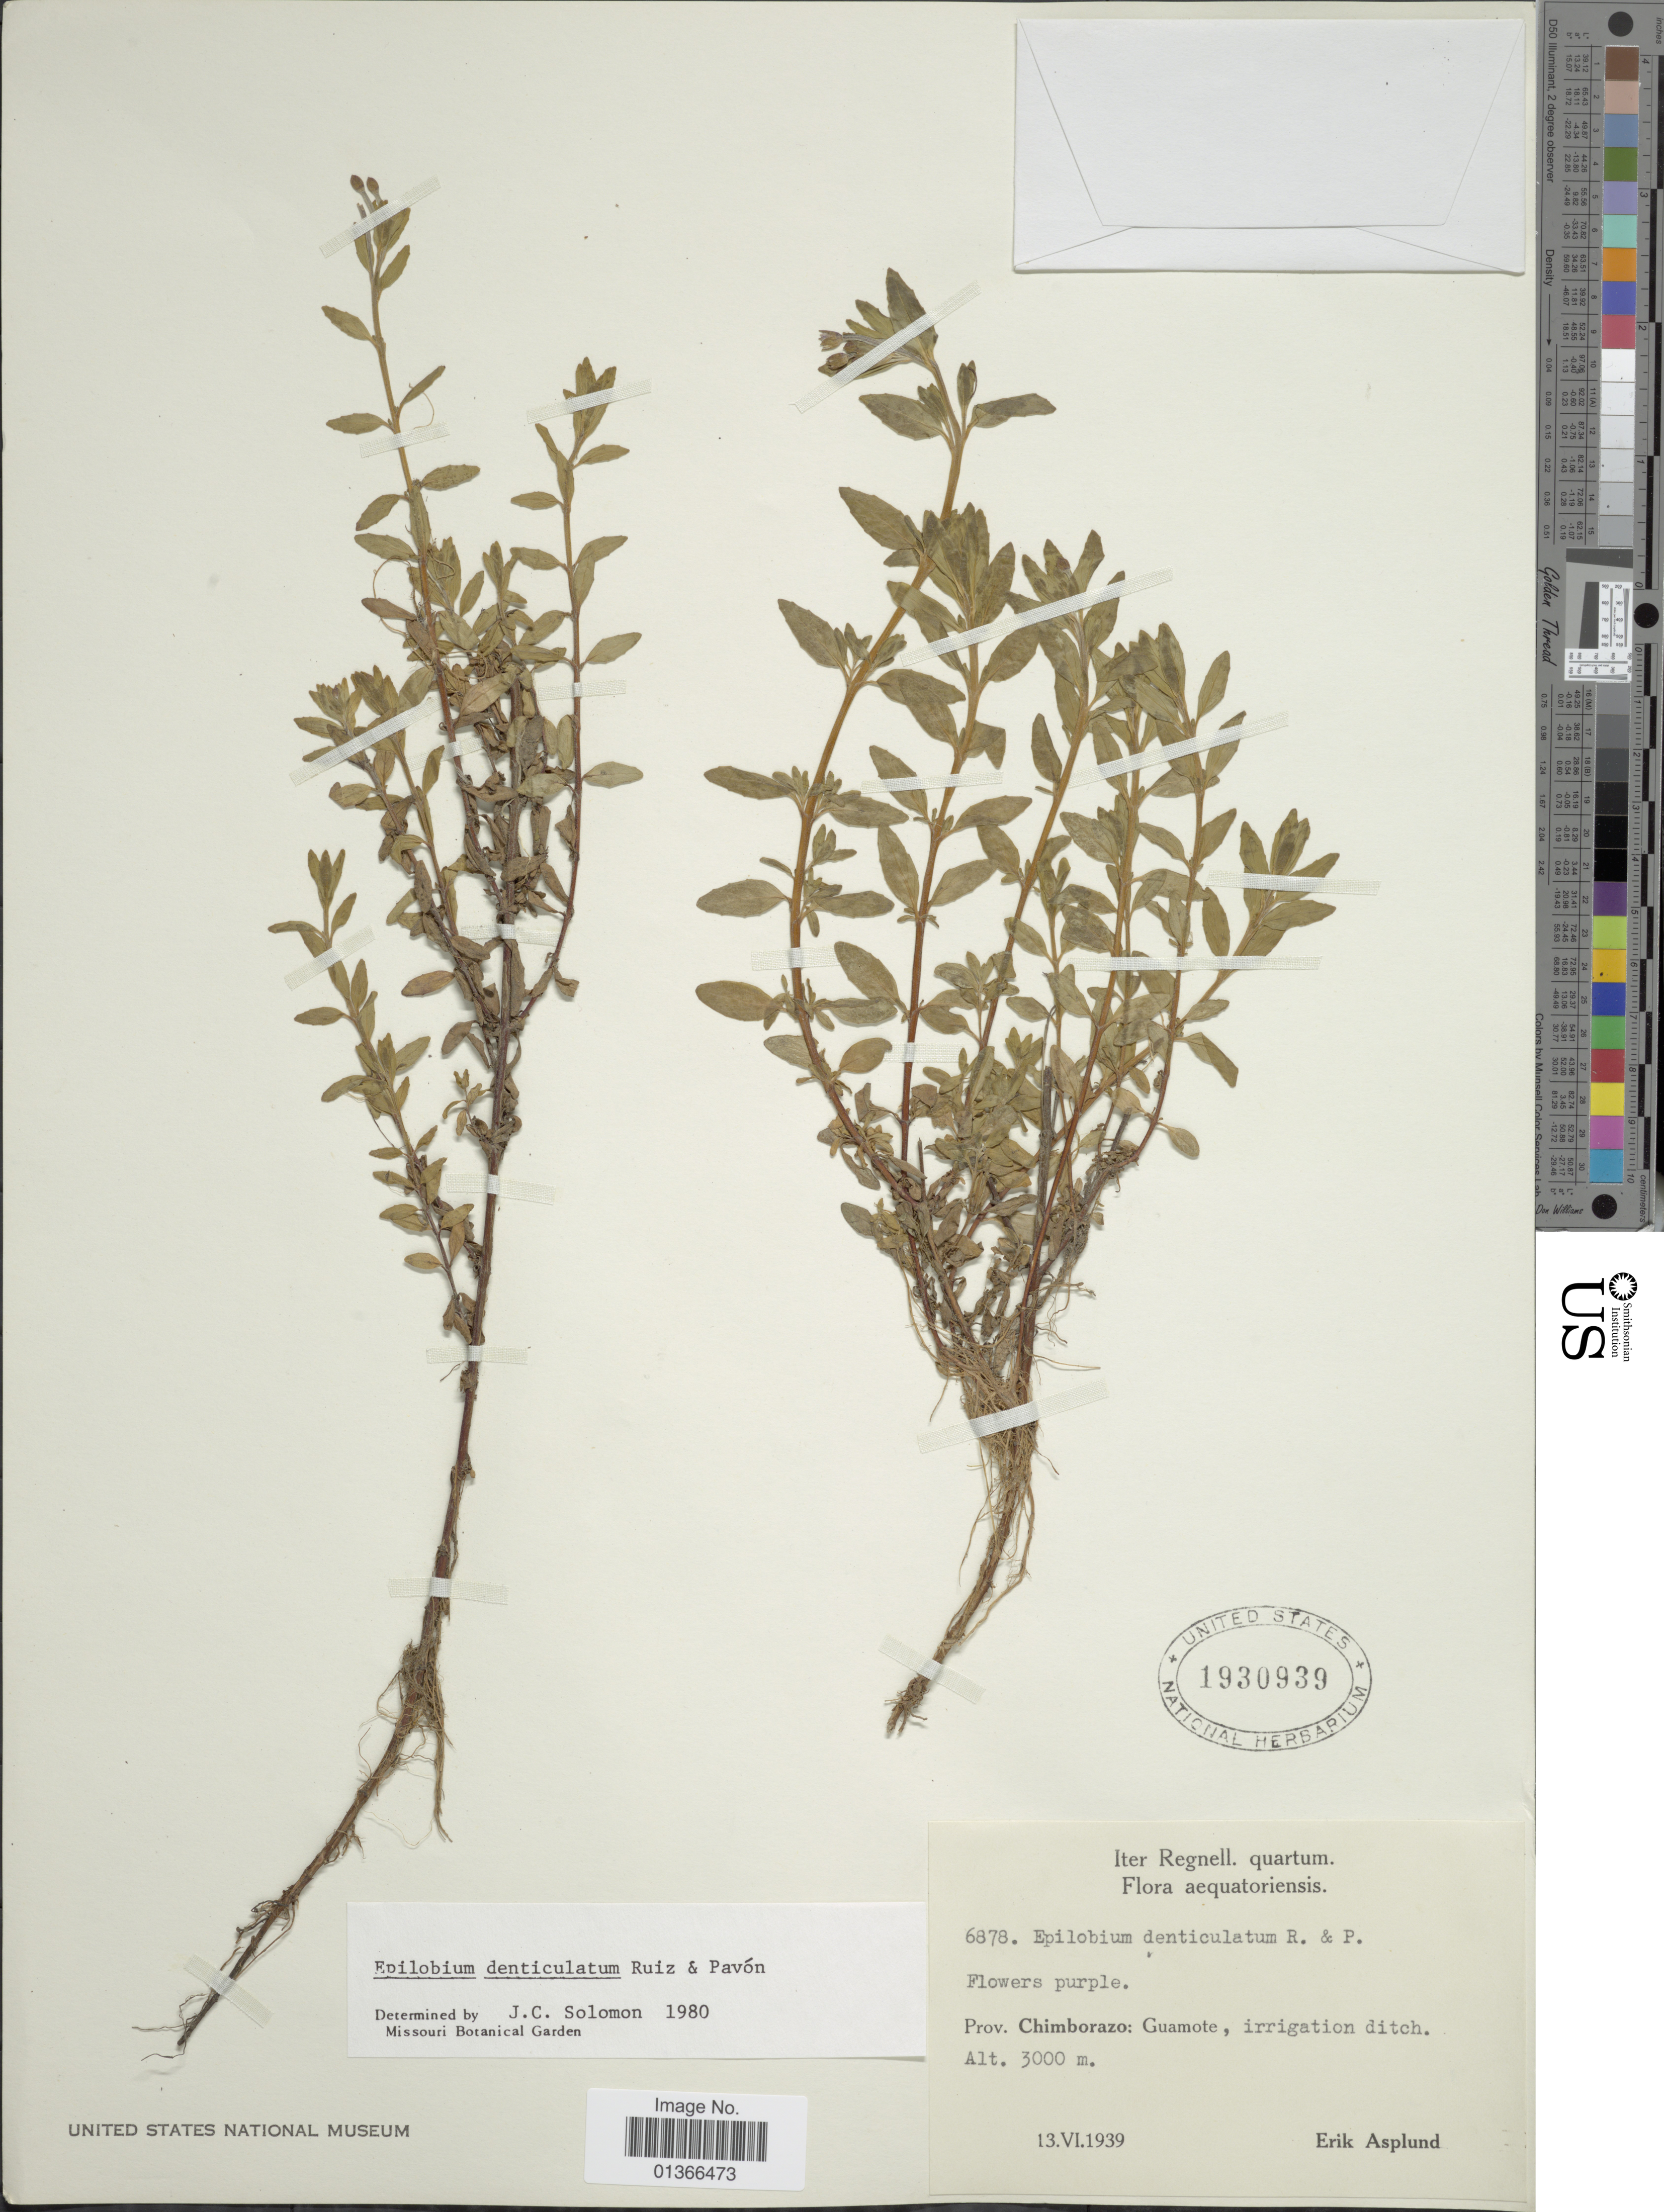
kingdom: Plantae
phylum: Tracheophyta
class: Magnoliopsida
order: Myrtales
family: Onagraceae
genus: Epilobium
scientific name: Epilobium denticulatum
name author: Ruiz & Pav.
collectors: E. Asplund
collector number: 6878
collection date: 1939-06-13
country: Ecuador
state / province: Chimborazo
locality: Guamote.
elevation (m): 3000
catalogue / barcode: US 1930939